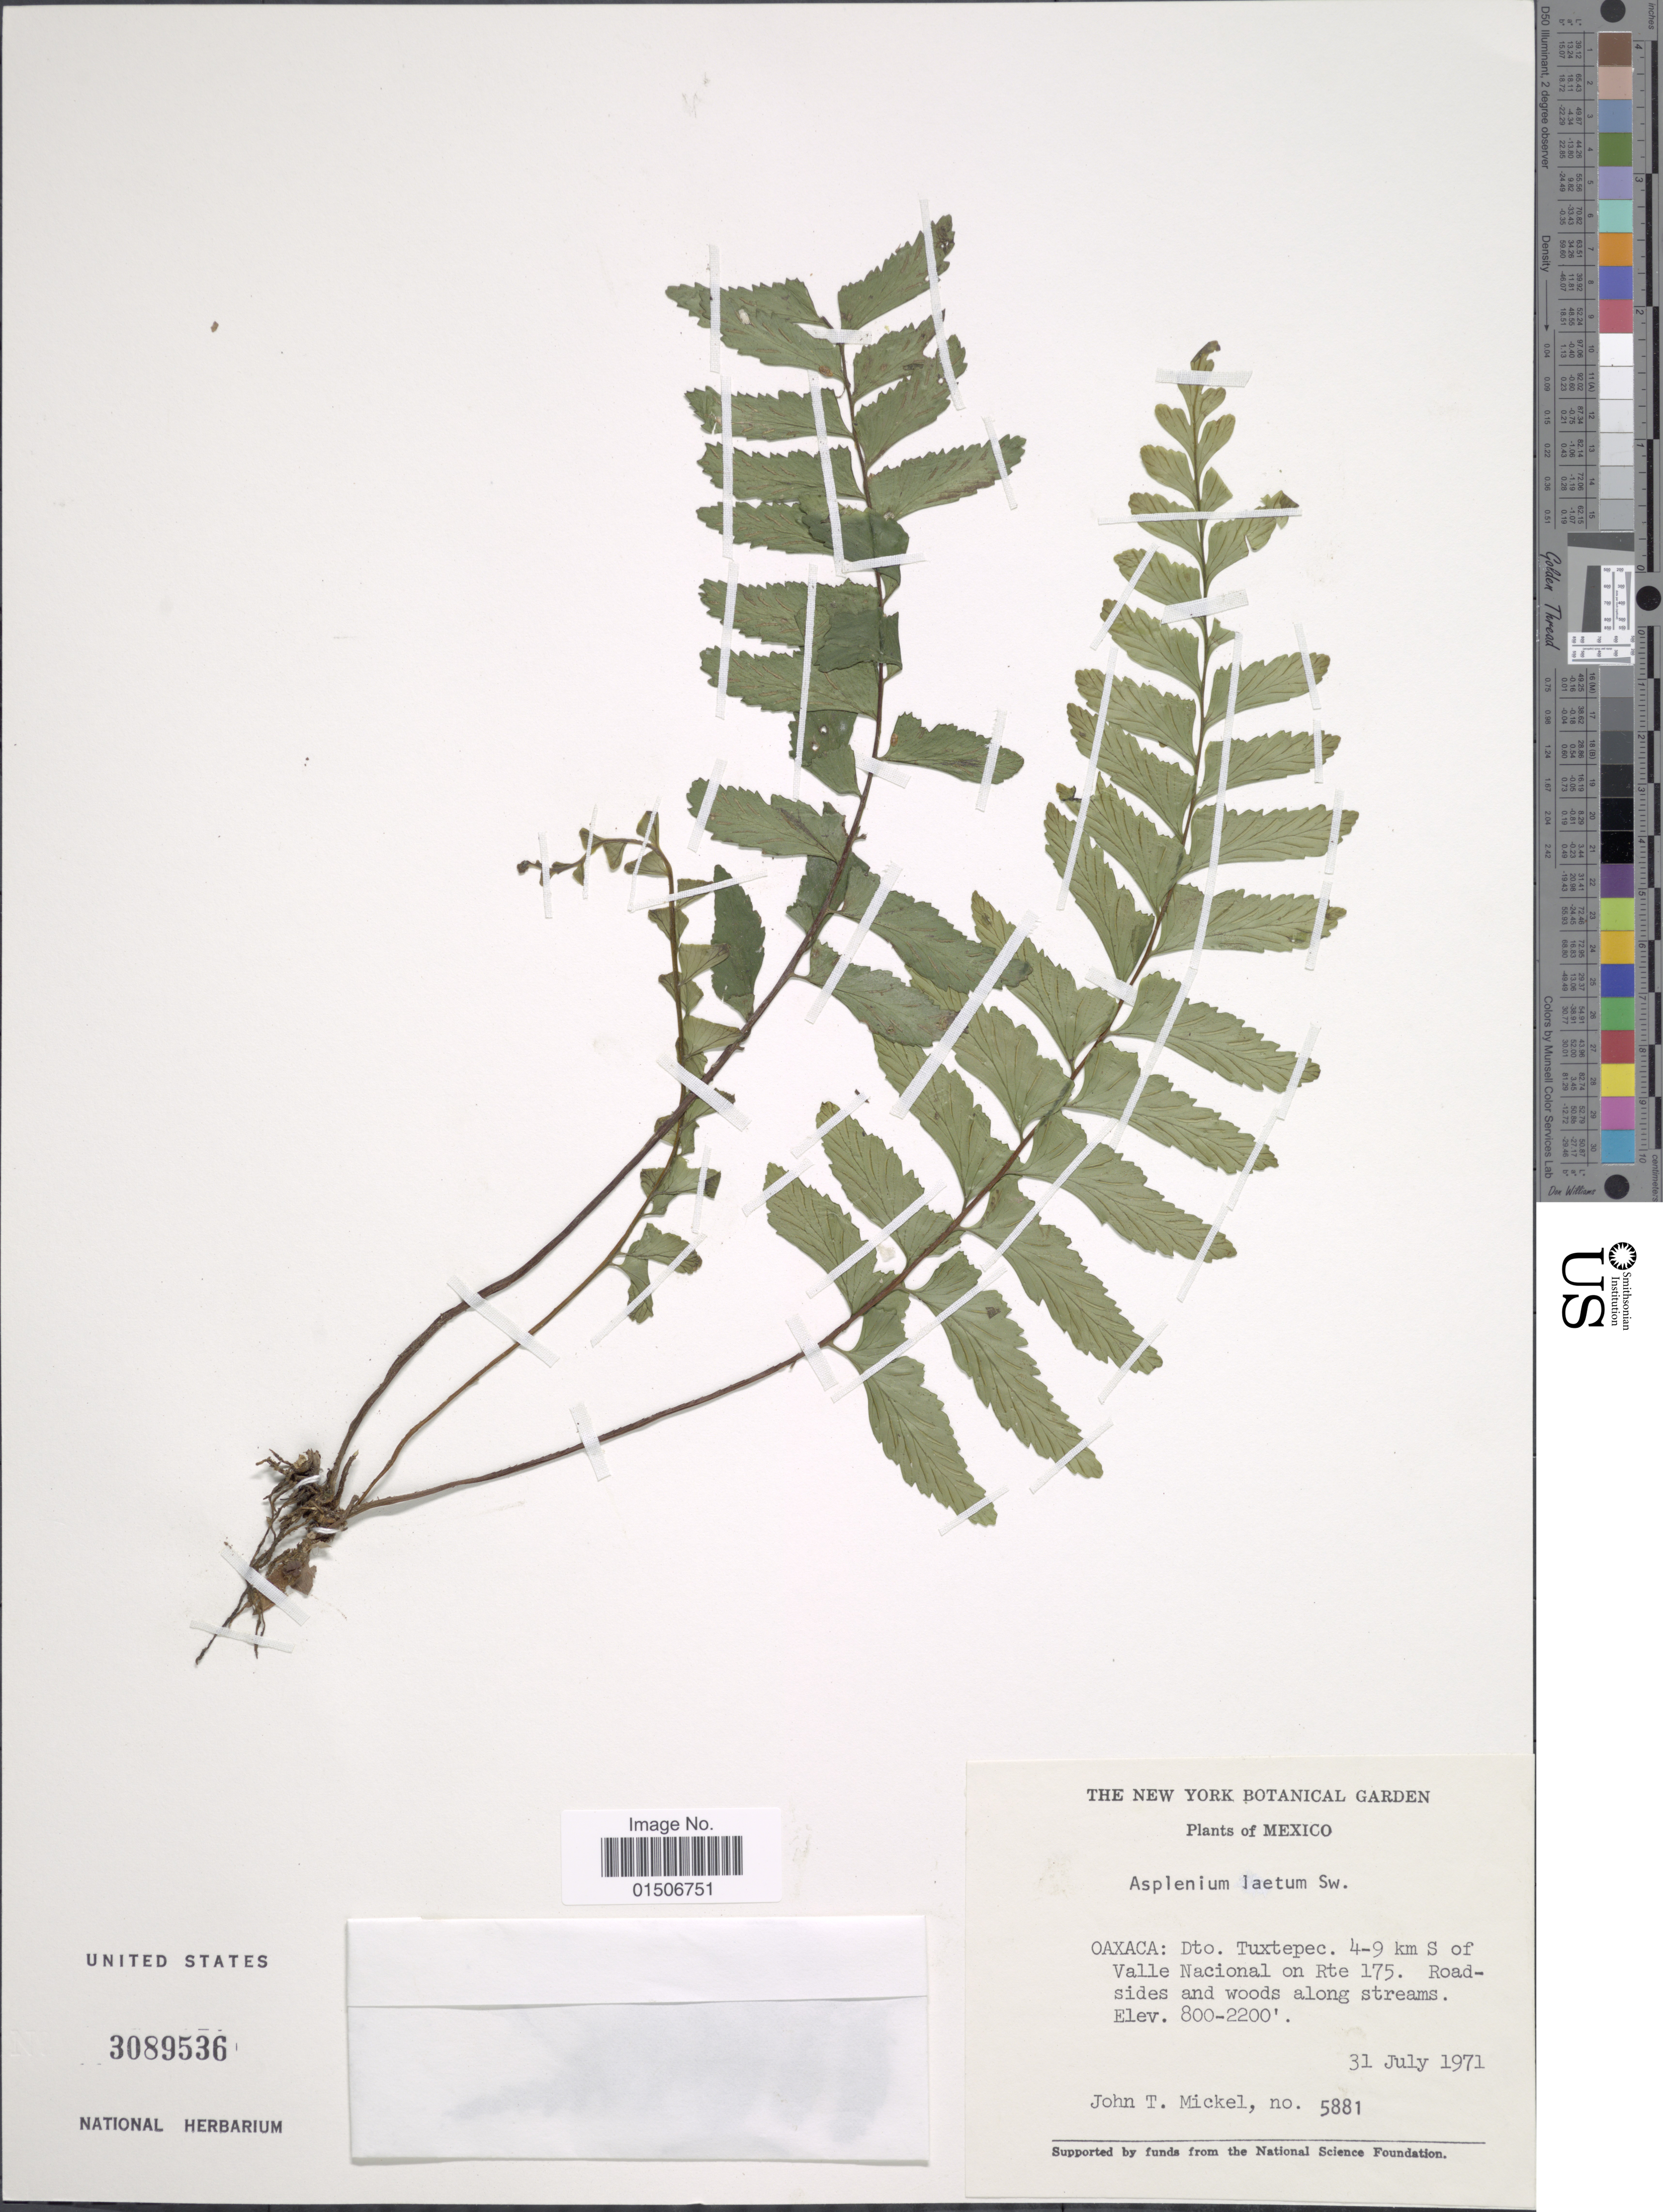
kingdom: Plantae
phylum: Tracheophyta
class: Polypodiopsida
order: Polypodiales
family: Aspleniaceae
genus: Asplenium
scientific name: Asplenium laetum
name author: Sw.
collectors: J. T. Mickel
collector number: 5881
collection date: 1971-07-31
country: Mexico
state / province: Oaxaca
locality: Dto Tuxtepec. 4-9 km S of valle Nacional on Rte 175. Roadsdes and woods along streams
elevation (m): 244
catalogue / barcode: US 3089536